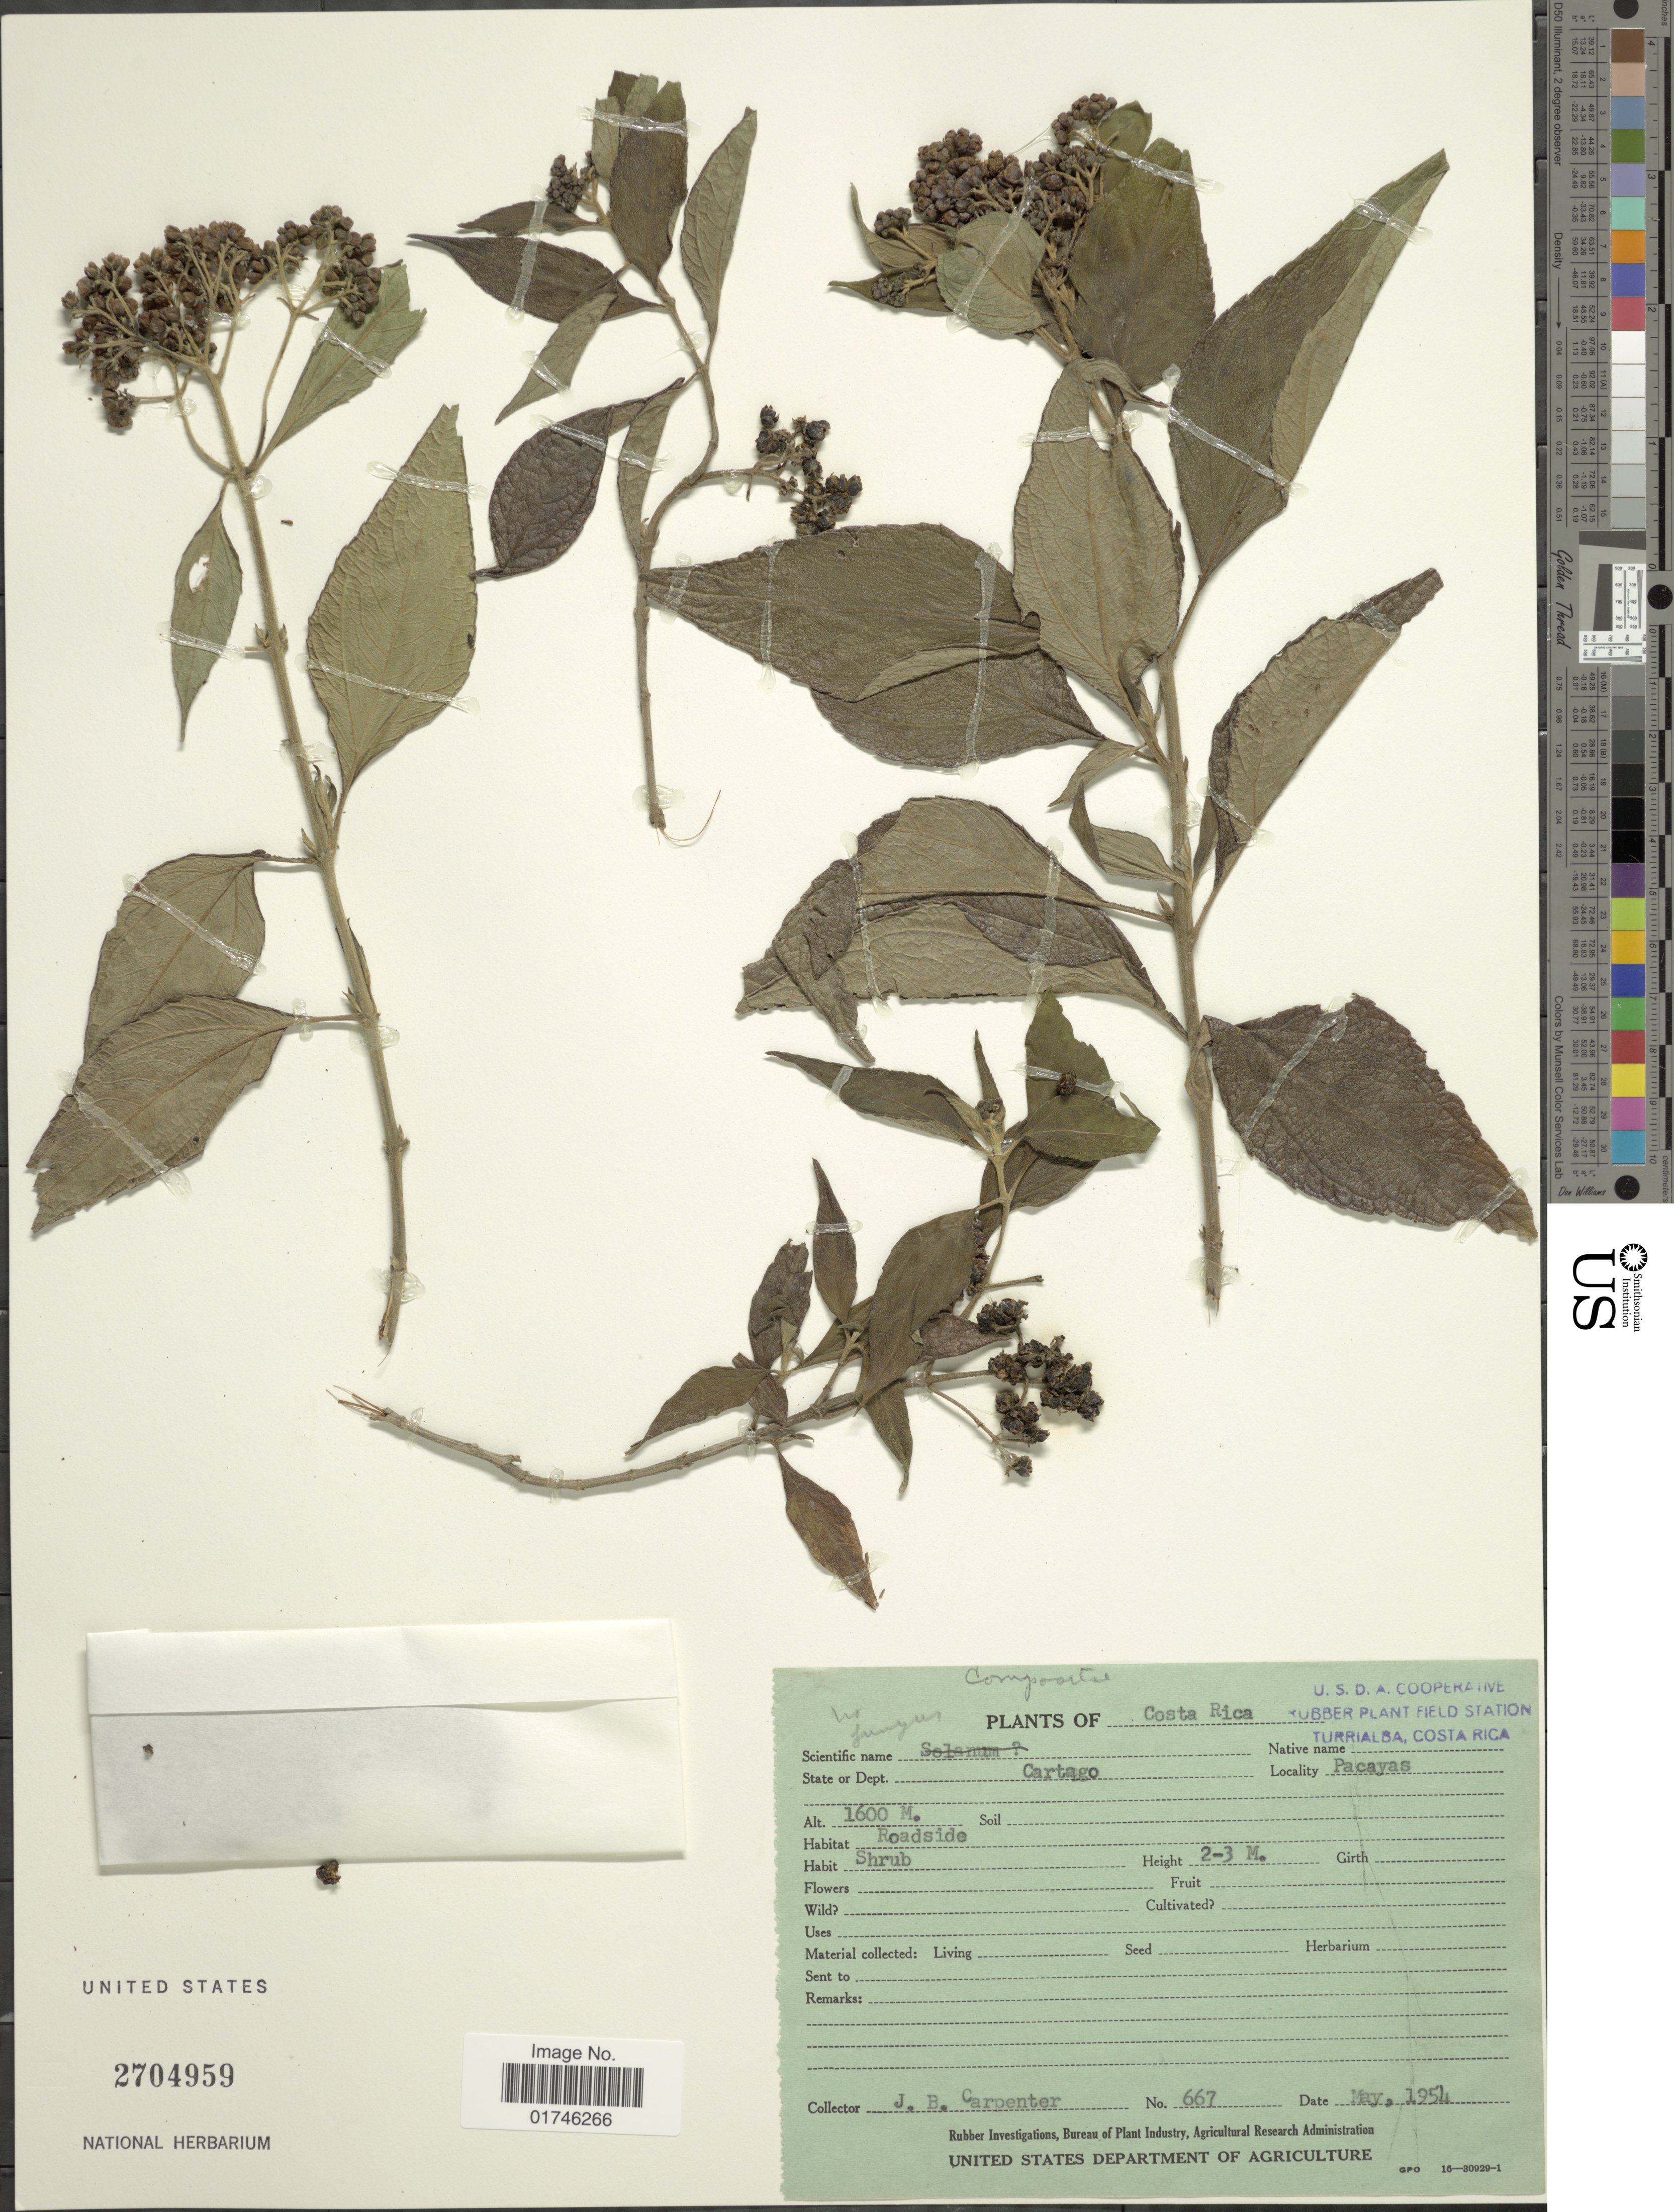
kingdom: Plantae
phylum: Tracheophyta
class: Magnoliopsida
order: Asterales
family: Asteraceae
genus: Clibadium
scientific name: Clibadium schulzii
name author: S.F. Blake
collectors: J. Carpenter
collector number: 667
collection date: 1954-05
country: Costa Rica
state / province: Cartago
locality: Costa Rica. State or Dept. Cartago. Pacayas.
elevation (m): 1600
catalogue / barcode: US 2704959